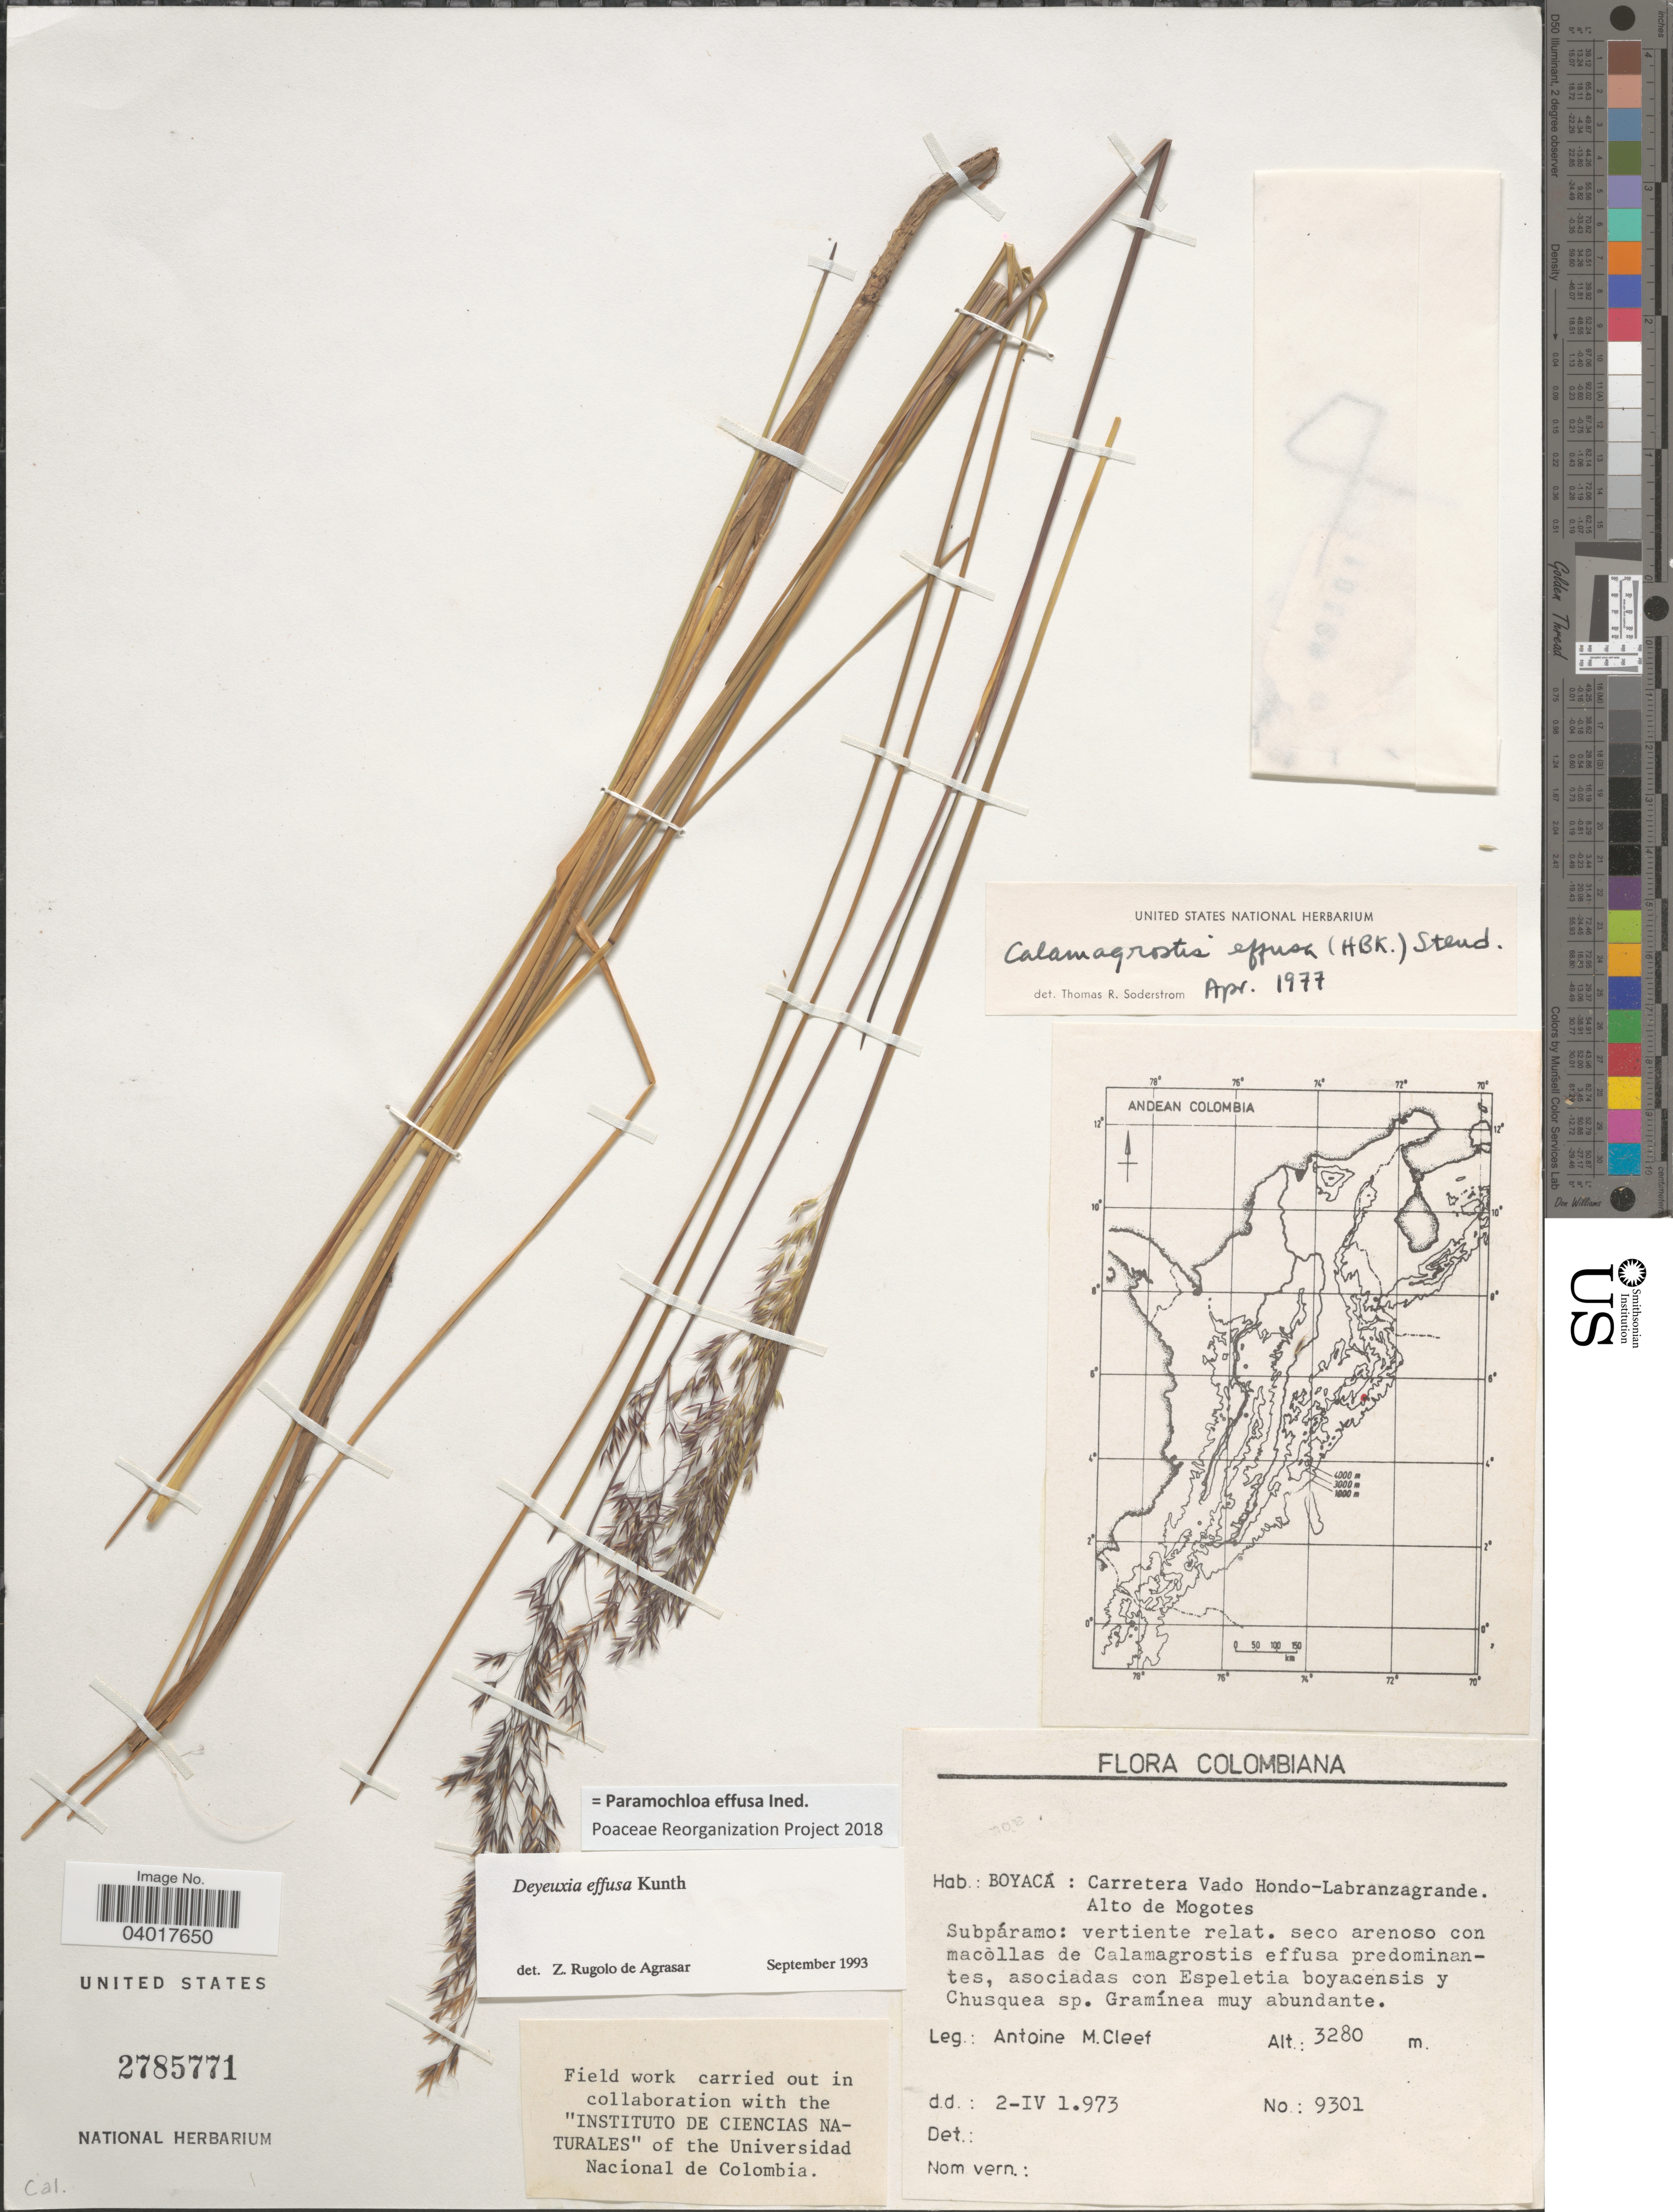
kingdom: Plantae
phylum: Tracheophyta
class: Liliopsida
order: Poales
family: Poaceae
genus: Paramochloa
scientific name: Paramochloa effusa ined.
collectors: A. M. Cleef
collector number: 9301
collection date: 1973-04-02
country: Colombia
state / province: Boyacá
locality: Carretera Vado Hondo-Labranzagrande. Alto de Mogotes.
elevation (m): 3280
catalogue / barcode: US 2785771